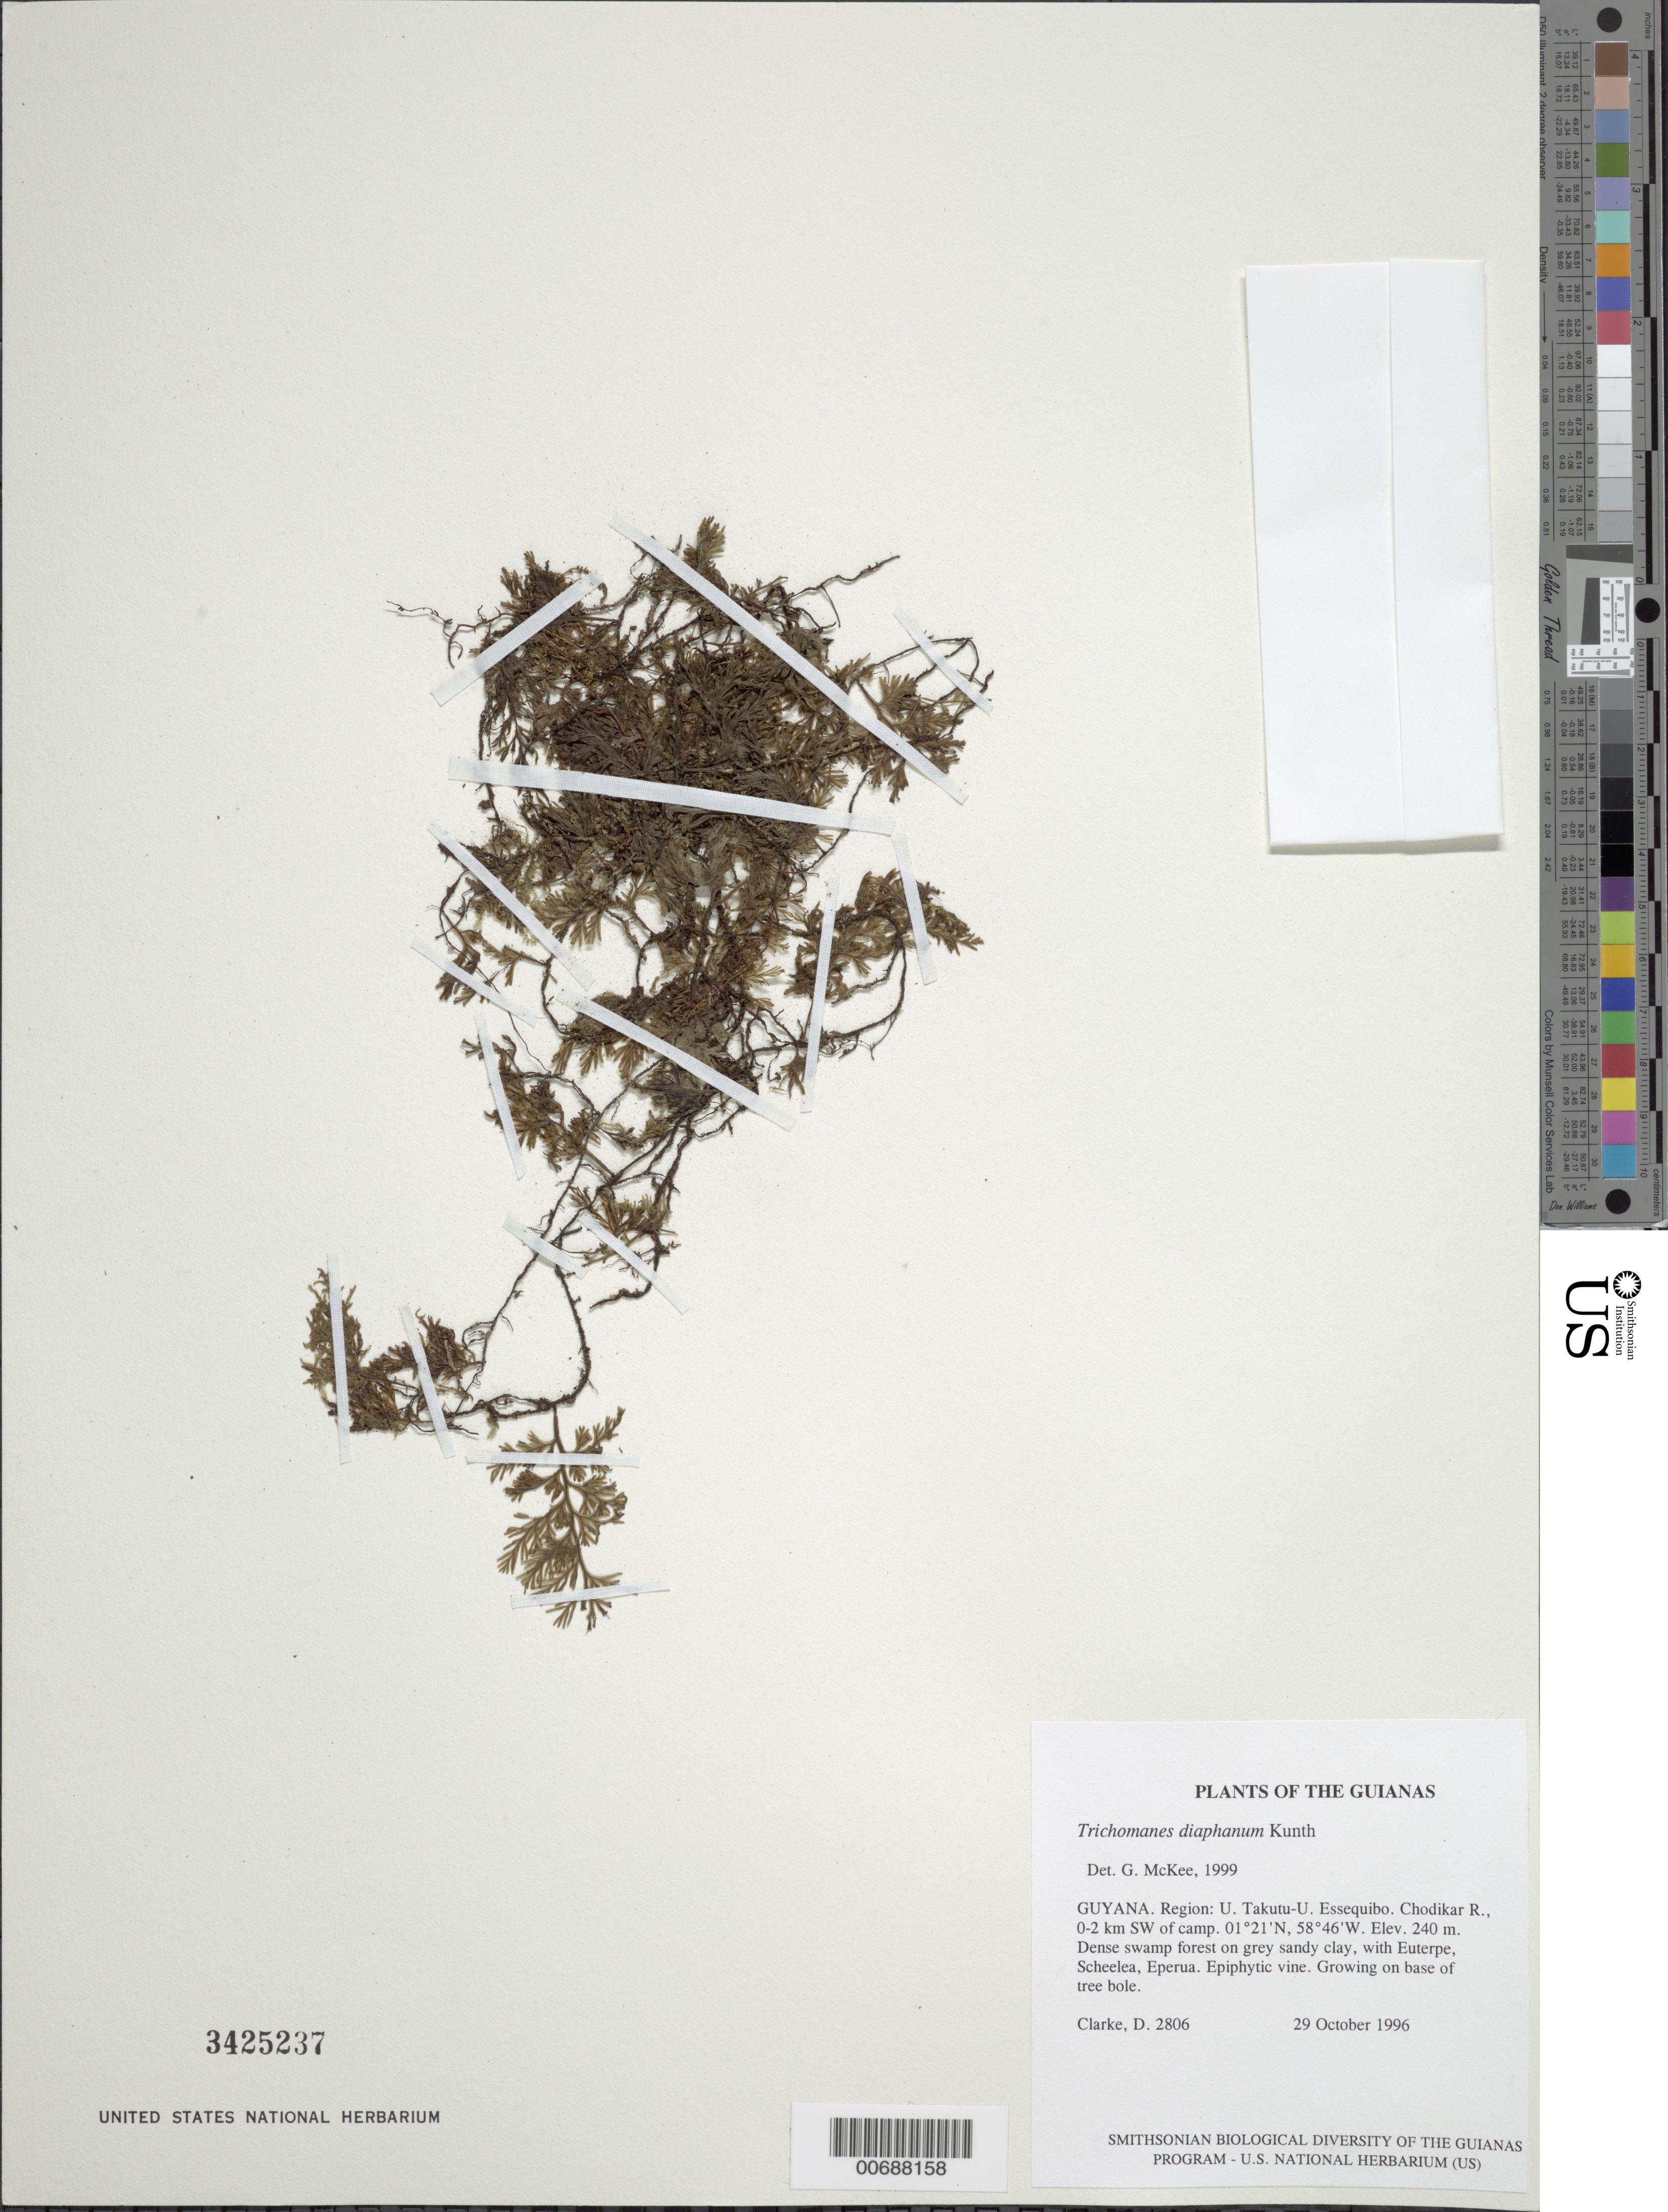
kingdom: Plantae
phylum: Tracheophyta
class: Polypodiopsida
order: Hymenophyllales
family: Hymenophyllaceae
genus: Polyphlebium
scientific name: Polyphlebium diaphanum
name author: (Kunth) Ebihara & Dubuisson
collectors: H. D. Clarke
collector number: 2806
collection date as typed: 29 October 1996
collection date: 1996-10-29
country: Guyana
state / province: U. Takutu-U. Essequibo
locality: Chodikar R., 0-2 km SW of camp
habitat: Dense swamp forest on grey sandy clay, with Euterpe, Scheelea, Eperua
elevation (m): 240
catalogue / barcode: US 3425237